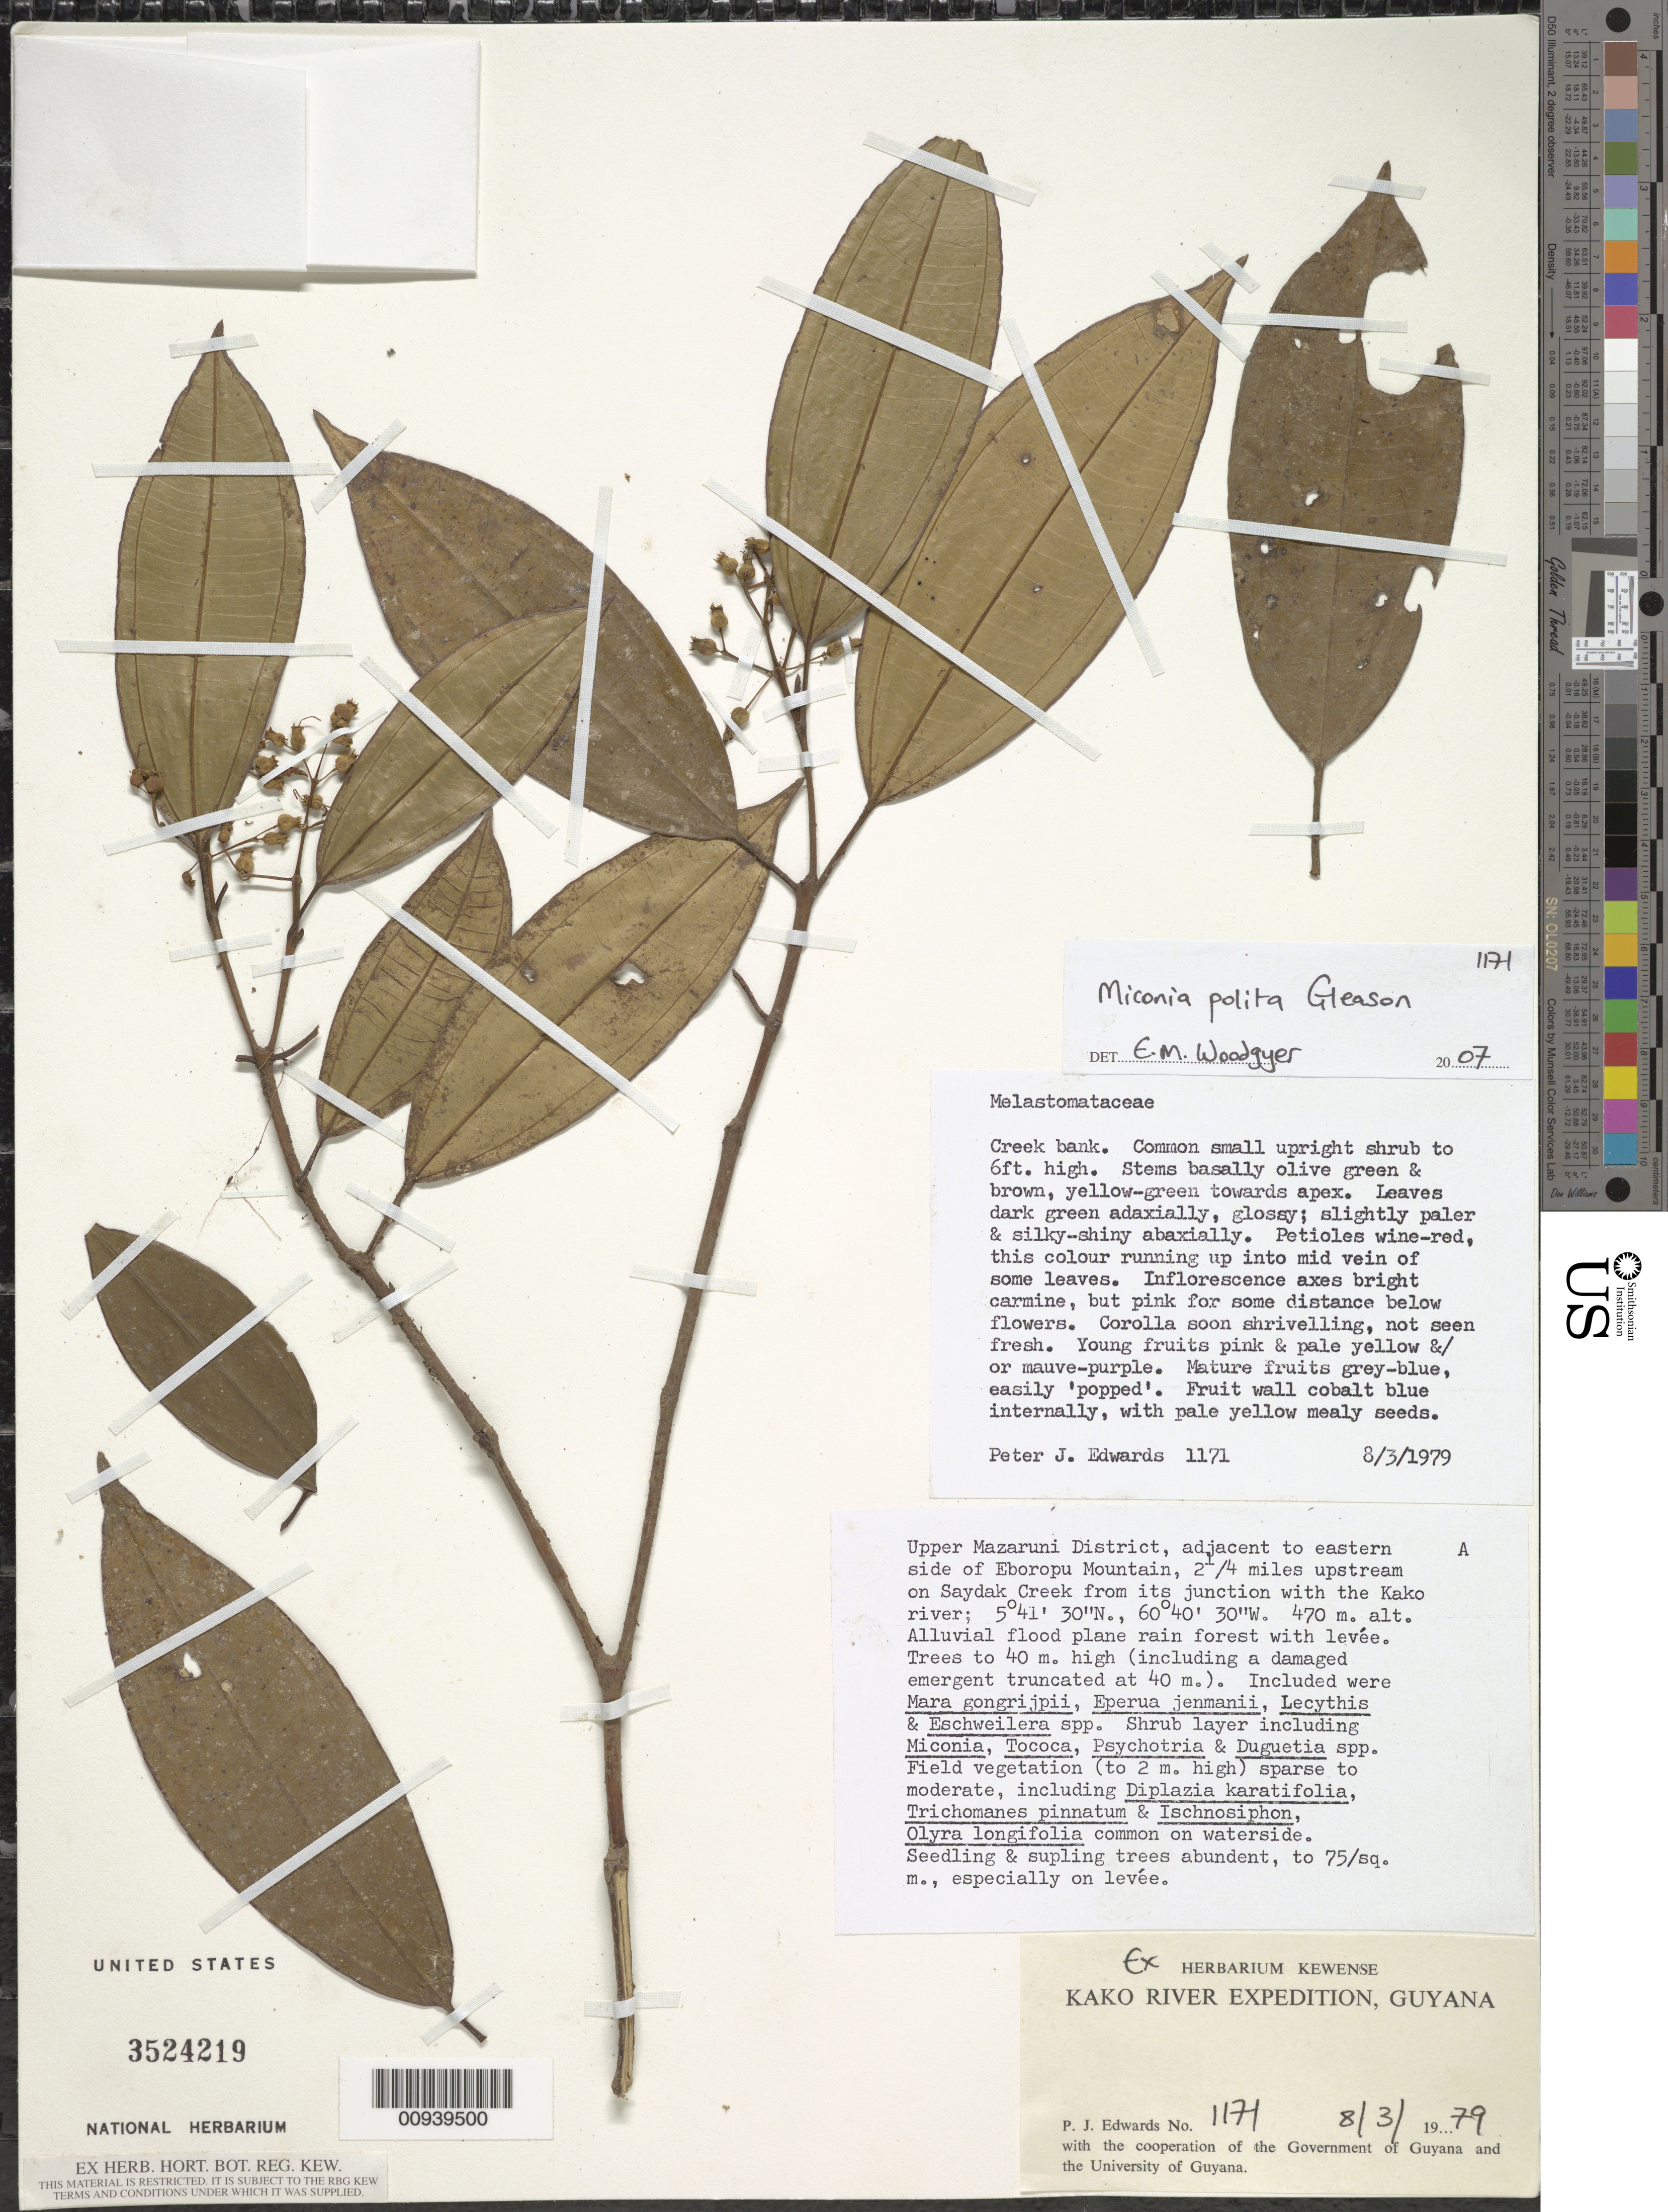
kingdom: Plantae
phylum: Tracheophyta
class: Magnoliopsida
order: Myrtales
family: Melastomataceae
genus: Miconia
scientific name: Miconia polita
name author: Gleason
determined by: Woodgyer, E. M.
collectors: P. Edwards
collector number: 1171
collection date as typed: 8-Mar-79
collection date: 1979-03-08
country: Guyana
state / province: Cuyuni-Mazaruni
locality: Eboropu Mountain, adjacent to eastern side, 4 miles upstream on Saydak Creek from its junction with the Kako river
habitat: Creek bank. Alluvial flood plain rain forest with levee. Trees to 40m high (including a damaged emergent truncated at 40m) Included were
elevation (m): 470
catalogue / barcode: US 3524219